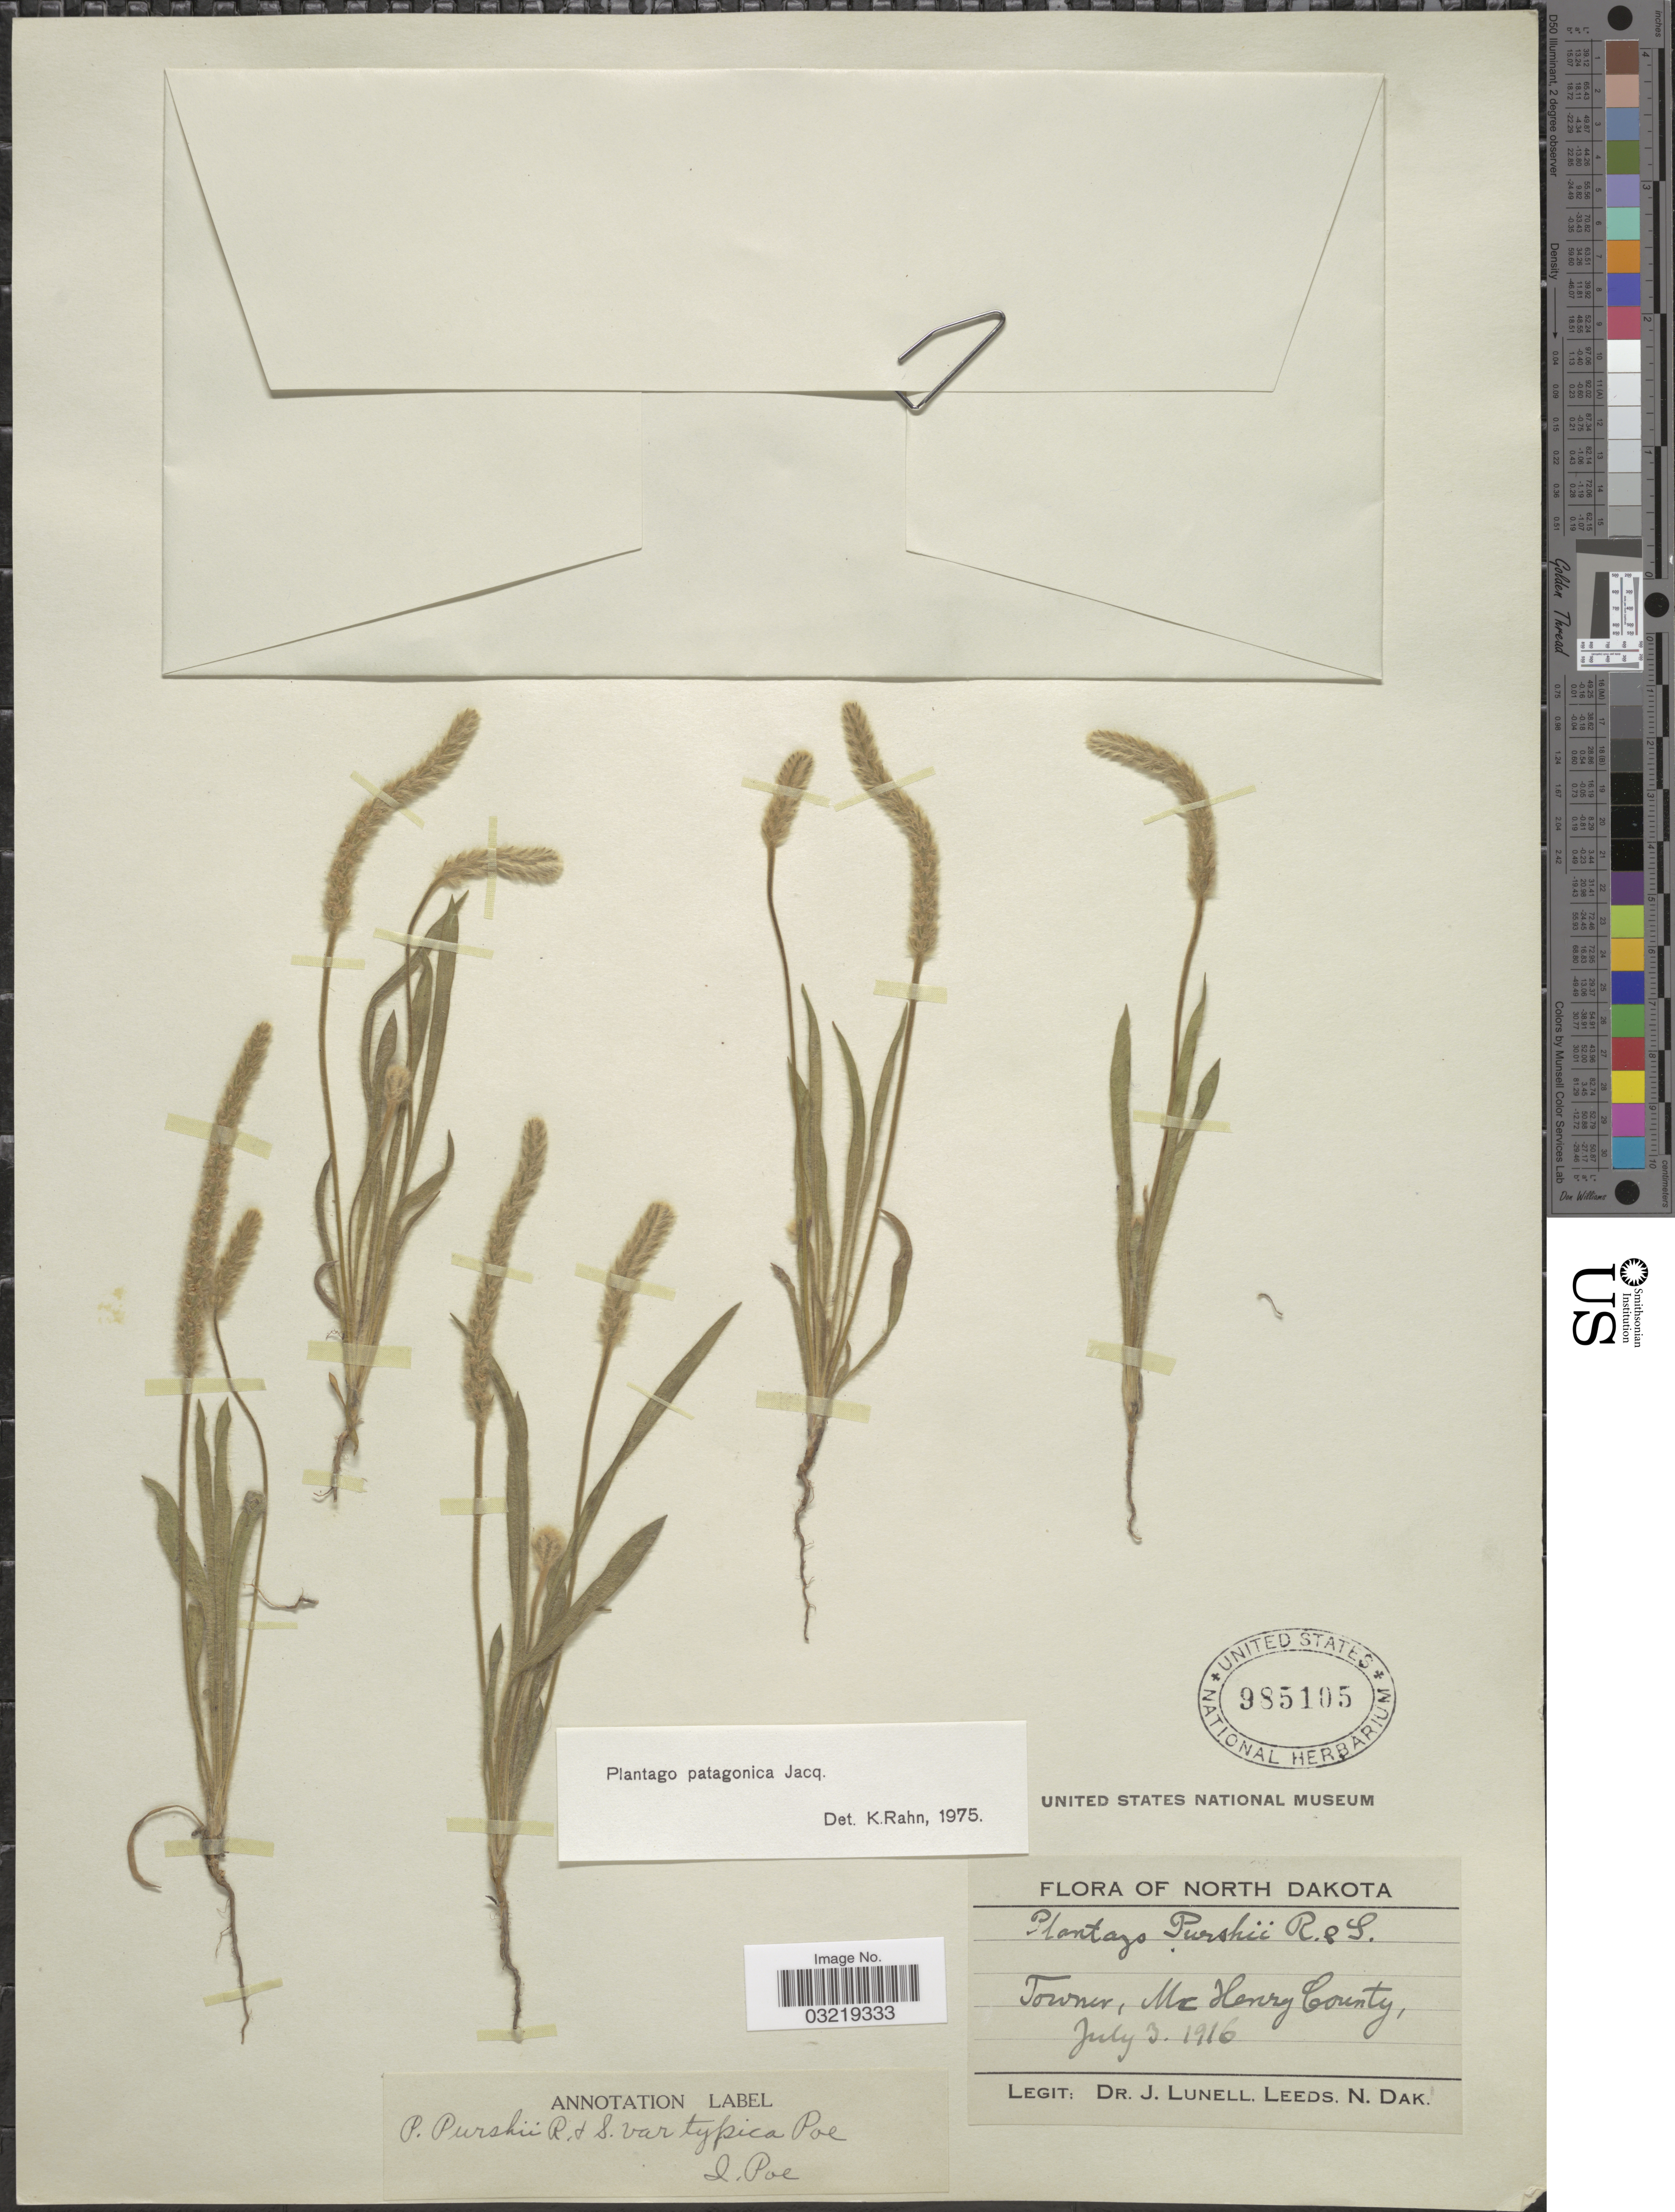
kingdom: Plantae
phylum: Tracheophyta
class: Magnoliopsida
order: Lamiales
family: Plantaginaceae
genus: Plantago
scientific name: Plantago patagonica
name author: Jacq.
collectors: J. Lunell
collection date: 1916-07-03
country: United States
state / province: North Dakota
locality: Towner, Mc Henry County.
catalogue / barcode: US 985105